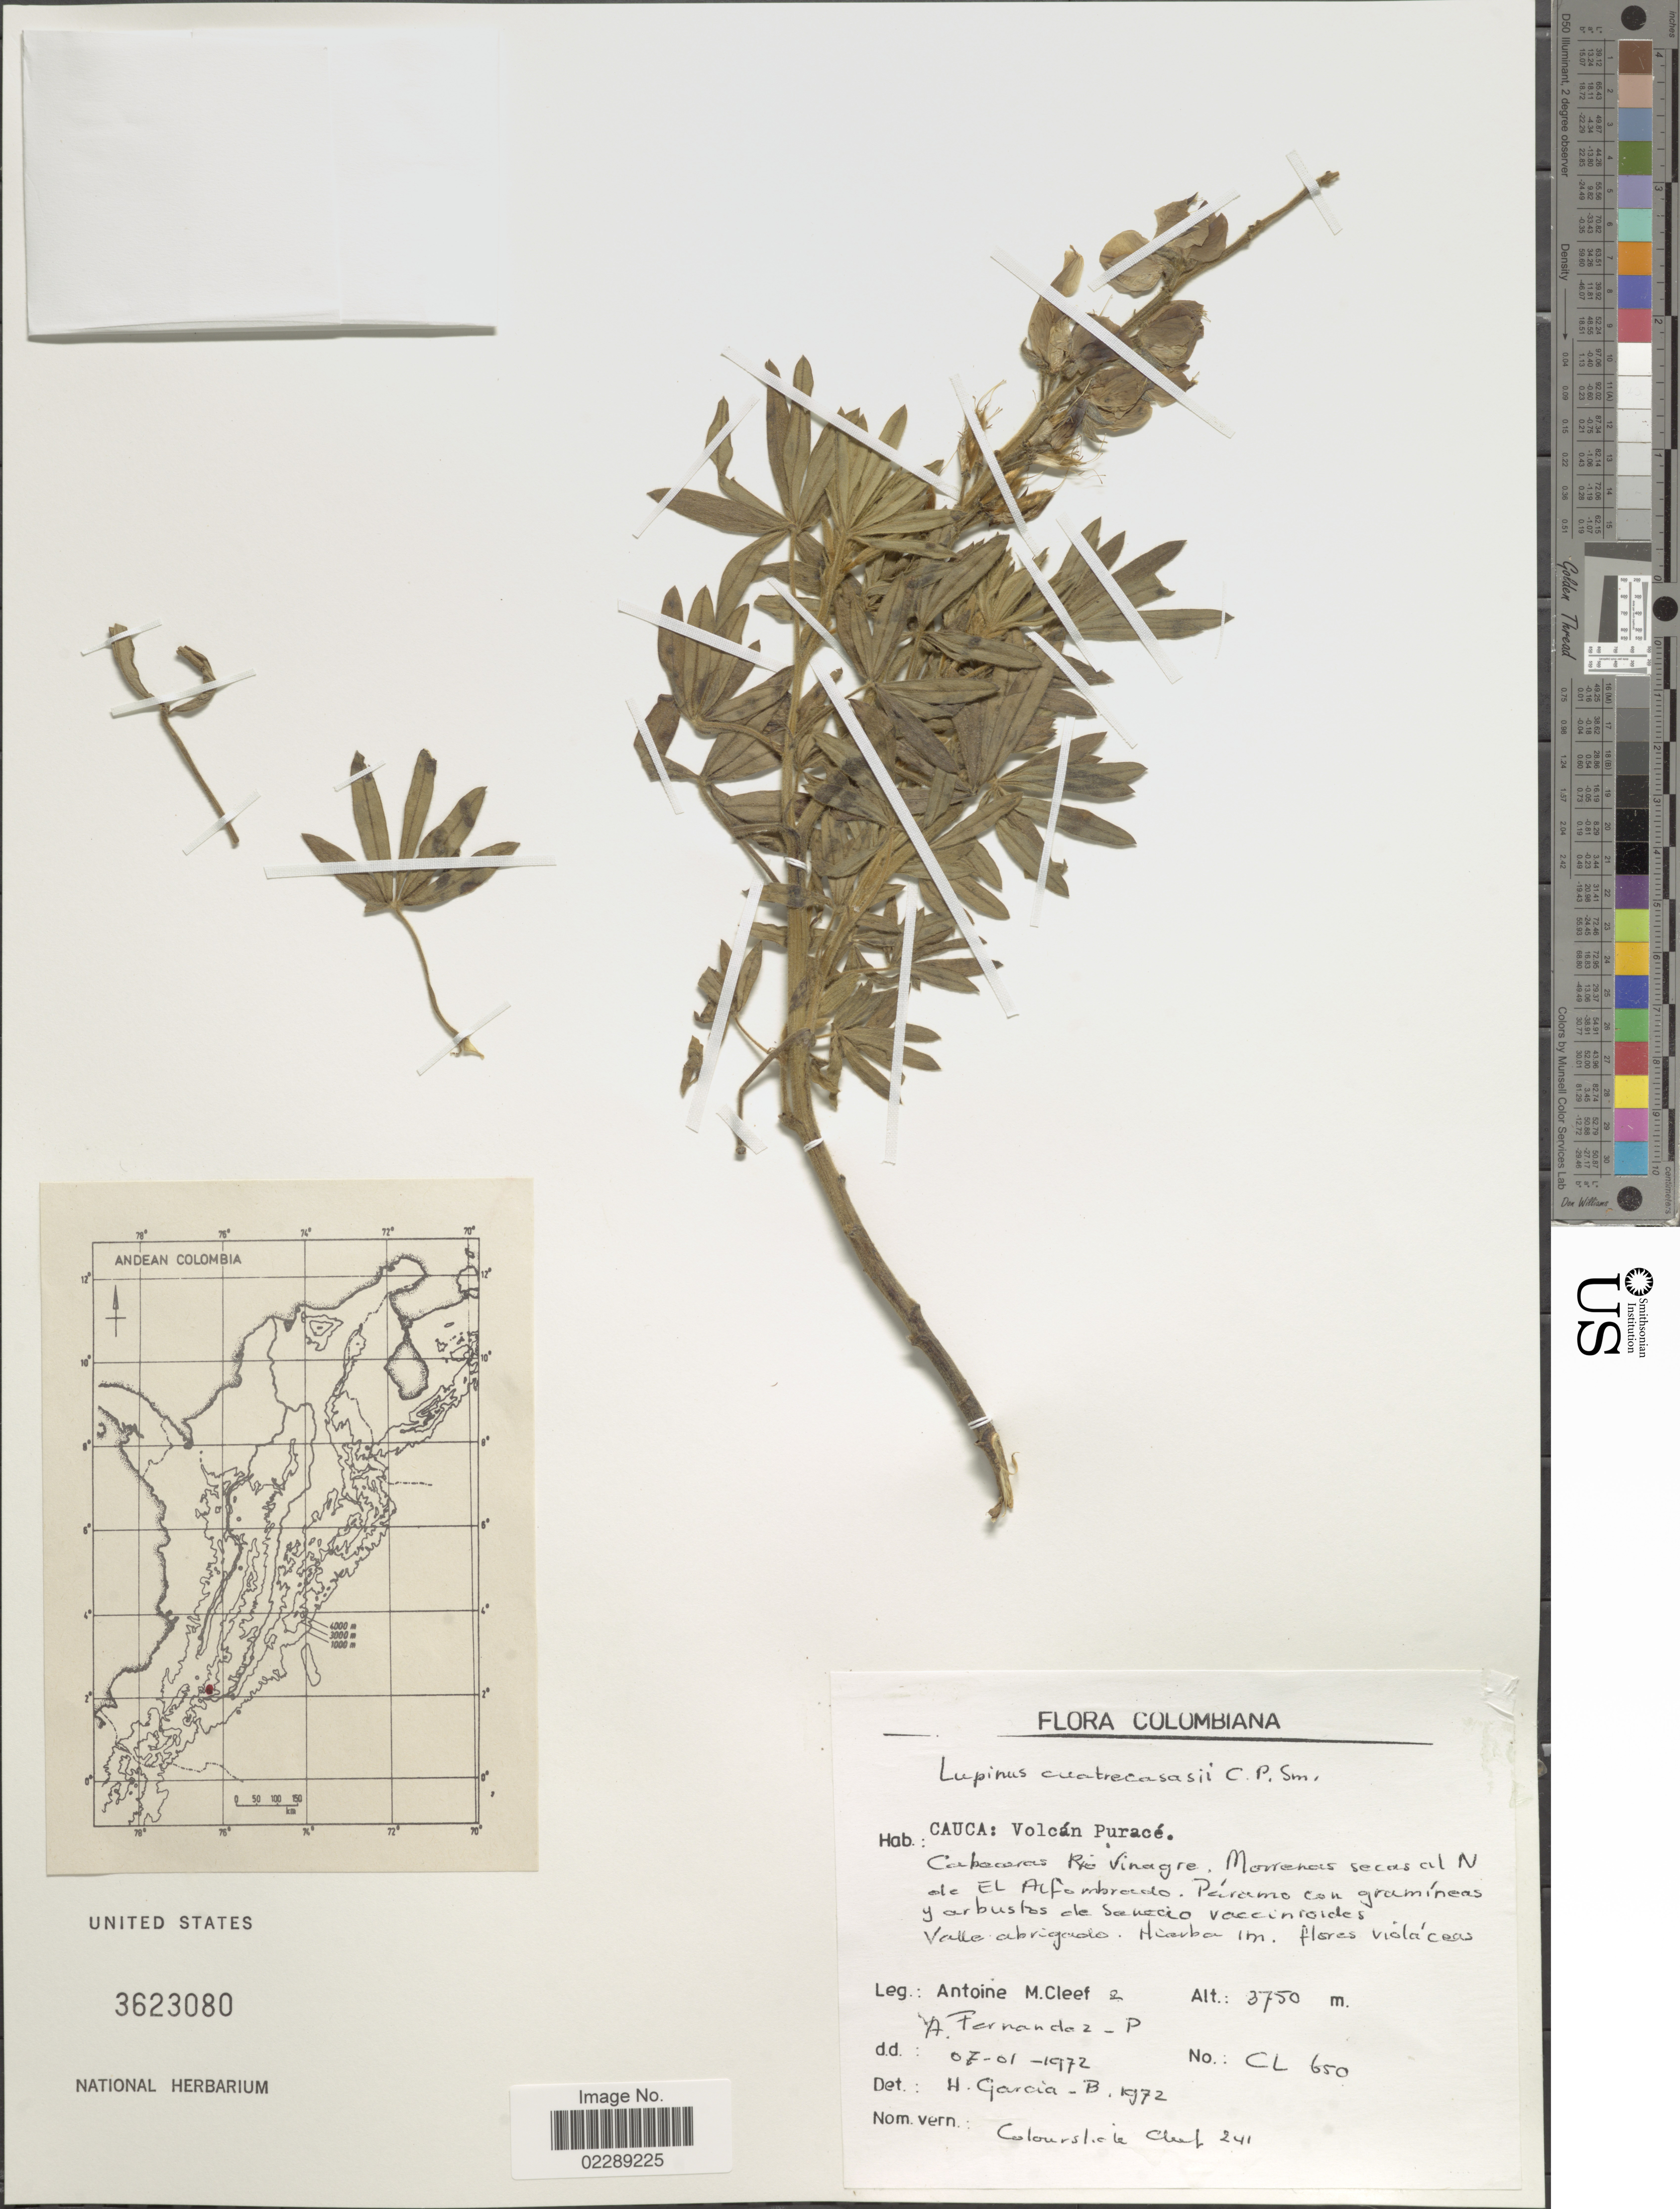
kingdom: Plantae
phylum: Tracheophyta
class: Magnoliopsida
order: Fabales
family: Fabaceae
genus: Lupinus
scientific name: Lupinus cuatrecasasii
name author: C.P. Sm.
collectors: A. M. Cleef & A. Fernández-Pérez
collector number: CL650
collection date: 1972-01-07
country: Colombia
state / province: Cauca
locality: Cauca: Volcán Puracé. Cabaceras Rio Vinagre. Morrenas secas al N de El Alfombrado. Páramo con gramíneas y arbustos de Sanecio Vaccinioides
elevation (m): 3750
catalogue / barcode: US 3623080